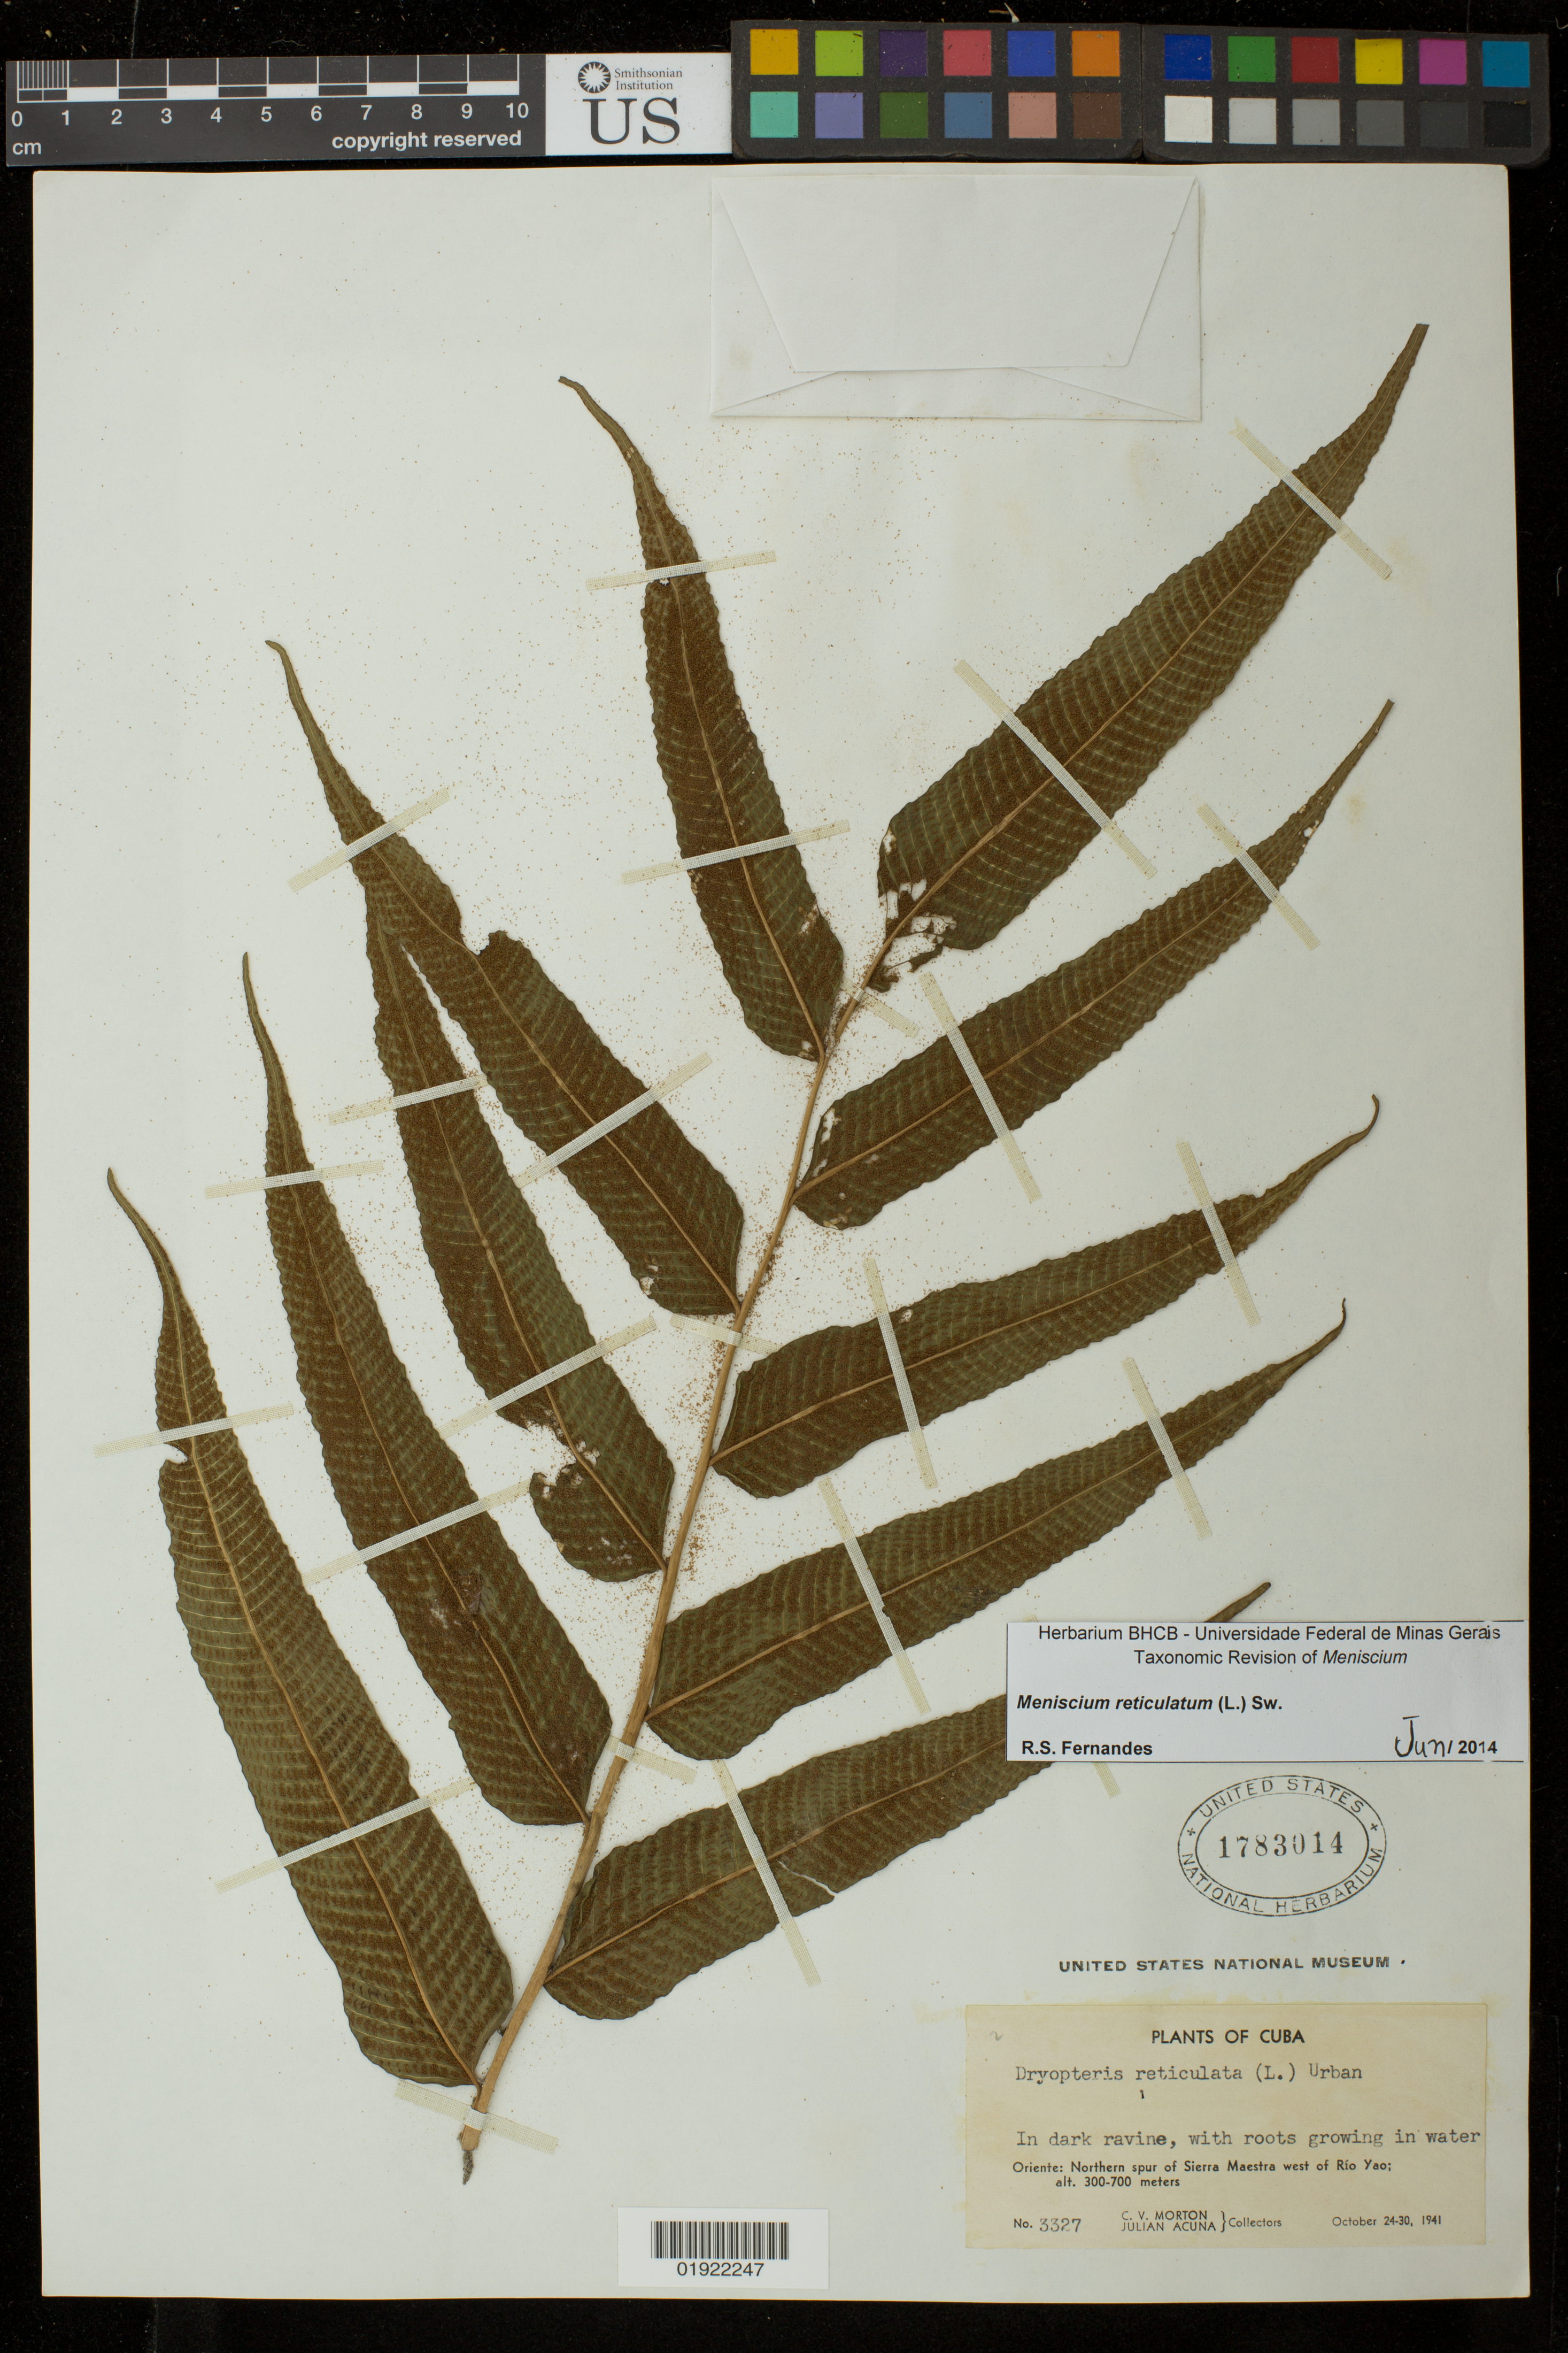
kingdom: Plantae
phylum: Tracheophyta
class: Polypodiopsida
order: Polypodiales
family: Thelypteridaceae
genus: Meniscium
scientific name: Meniscium reticulatum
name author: (L.) Sw.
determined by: Fernandes, R. S.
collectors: C. V. Morton & J. Acuña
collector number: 3327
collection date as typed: Oct. 24-30 1941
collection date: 1941-10-24/1941-10-30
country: Cuba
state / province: Oriente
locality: Northern spur of Sierra Maestra west of Rio Yao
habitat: in dark ravine, with roots growing in water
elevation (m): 300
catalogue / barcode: US 1783014